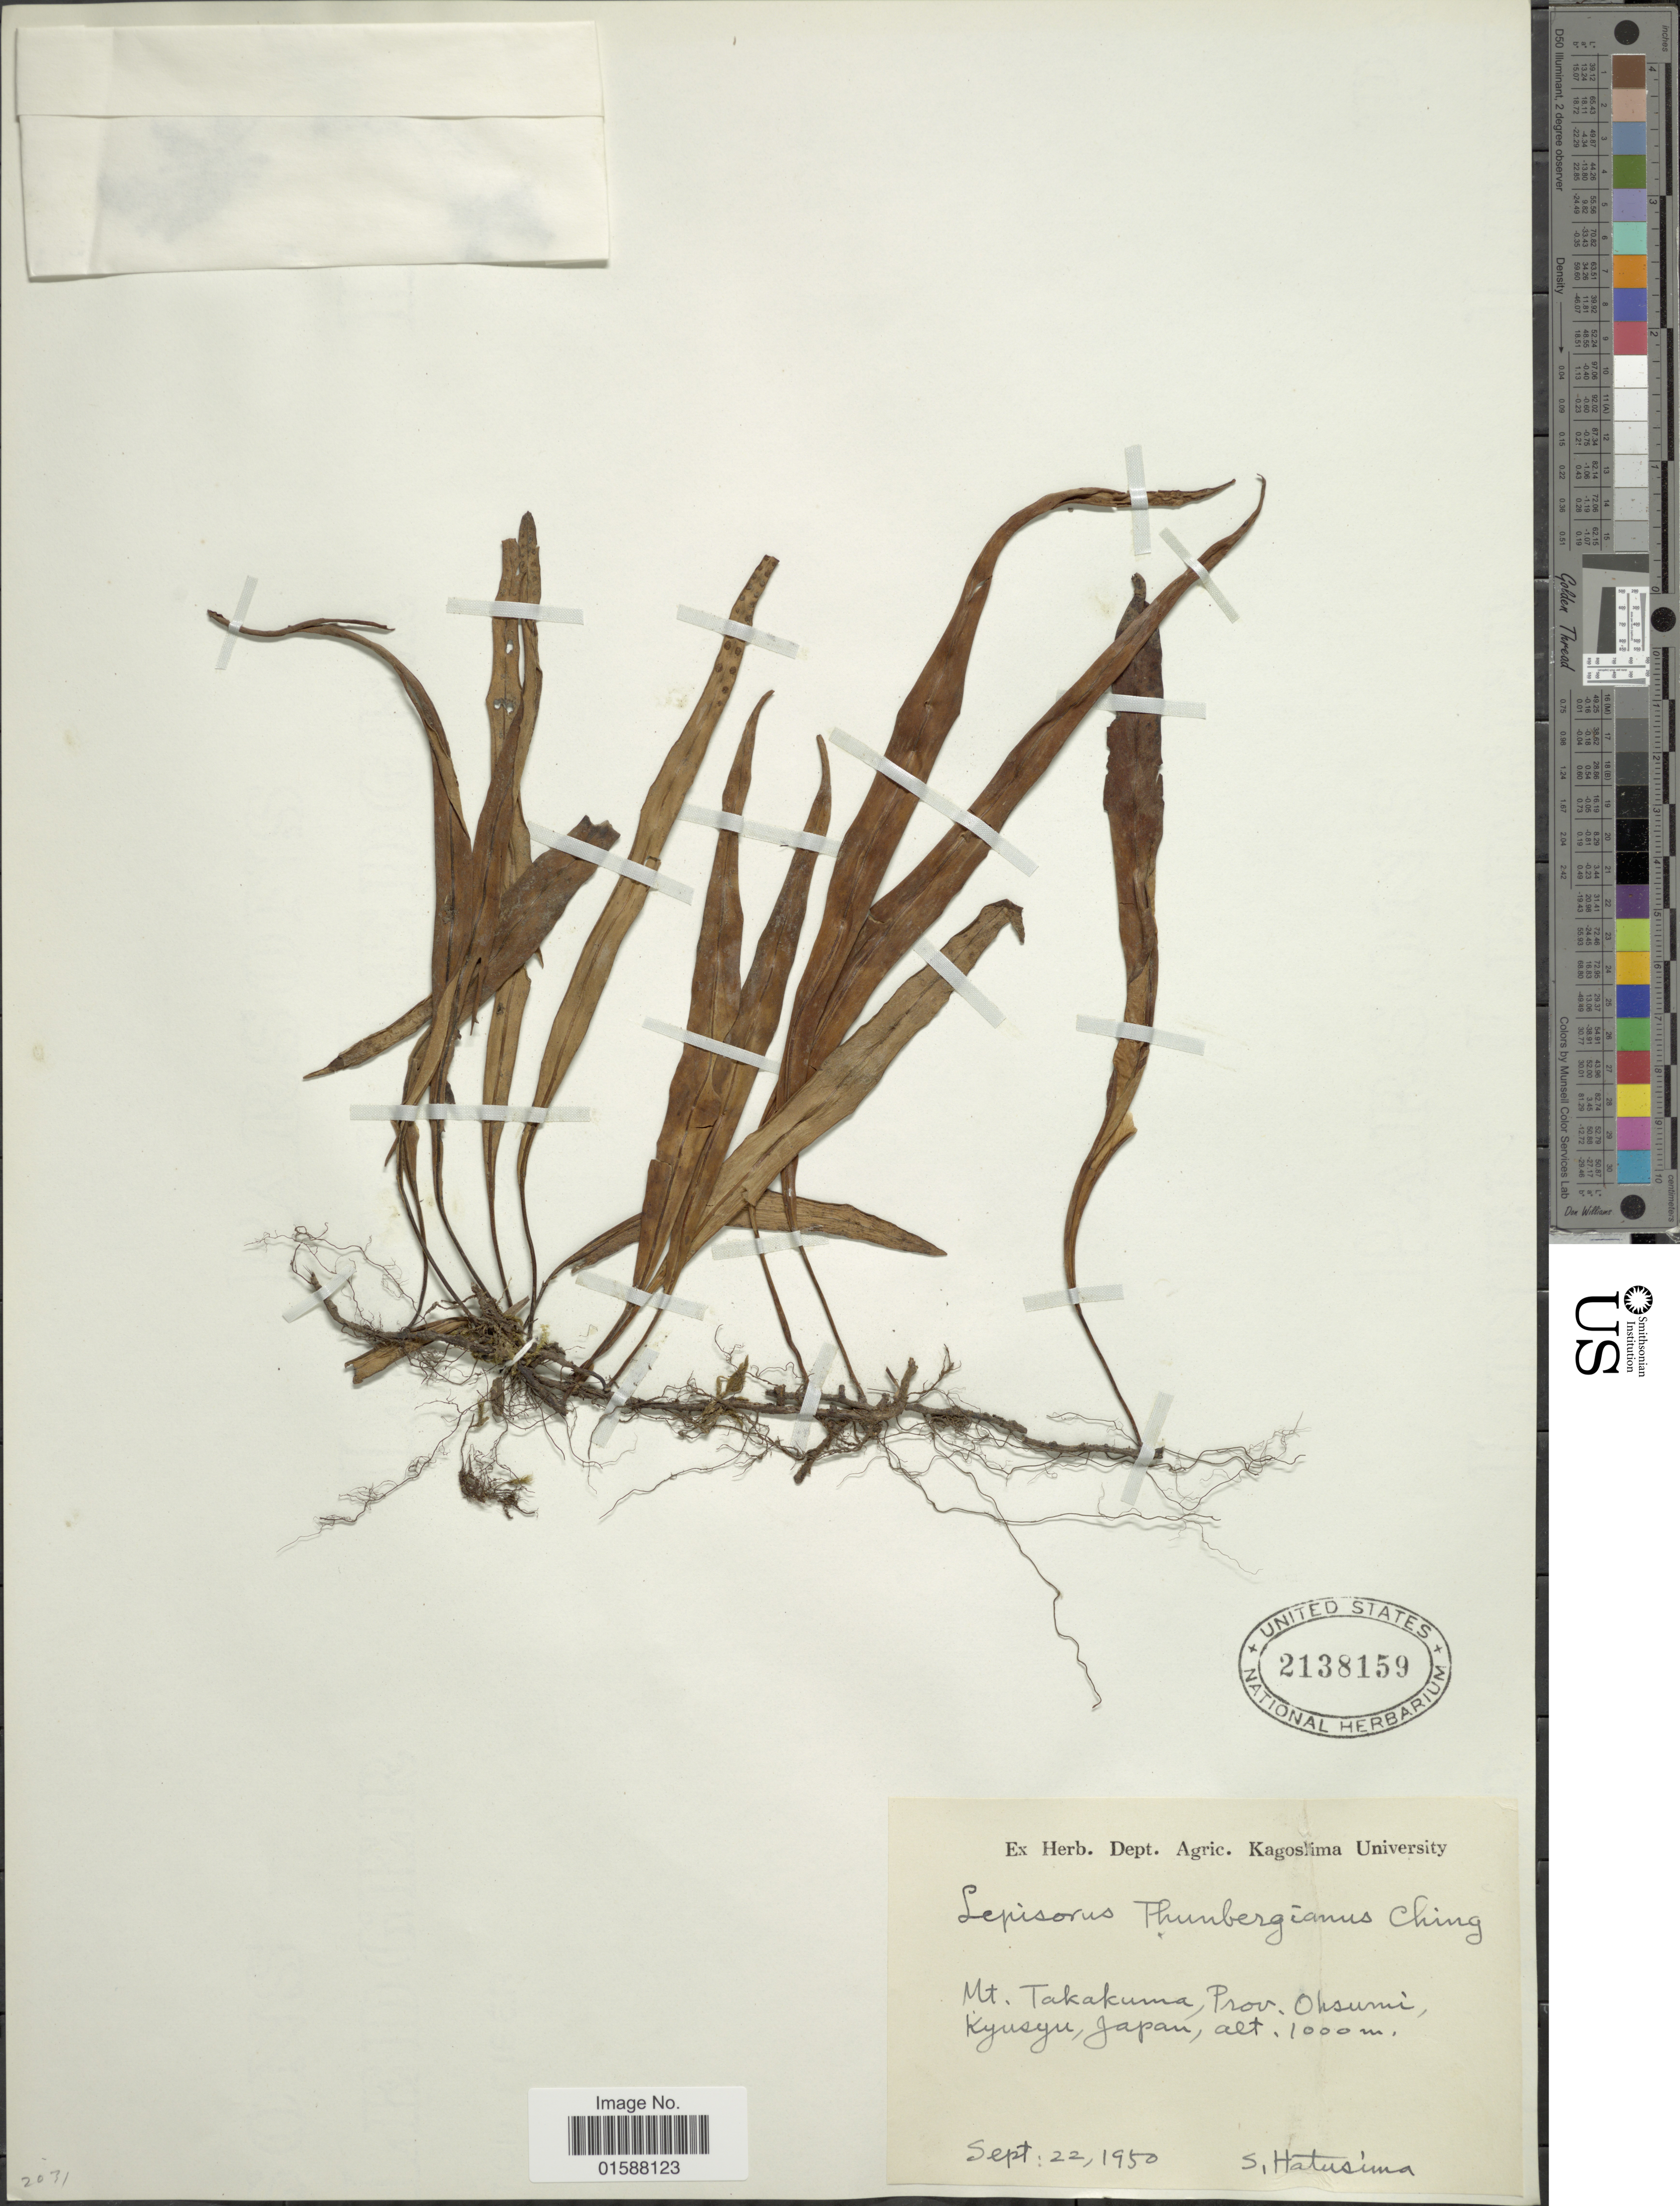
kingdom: Plantae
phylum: Tracheophyta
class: Polypodiopsida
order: Polypodiales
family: Polypodiaceae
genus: Lepisorus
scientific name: Lepisorus thunbergianus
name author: (Kaulf.) Ching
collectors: S. Hatusima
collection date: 1950-09-22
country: Japan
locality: Mt. Takakuma, Prov. Oksumi, Kyushu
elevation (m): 1000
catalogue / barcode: US 2138159